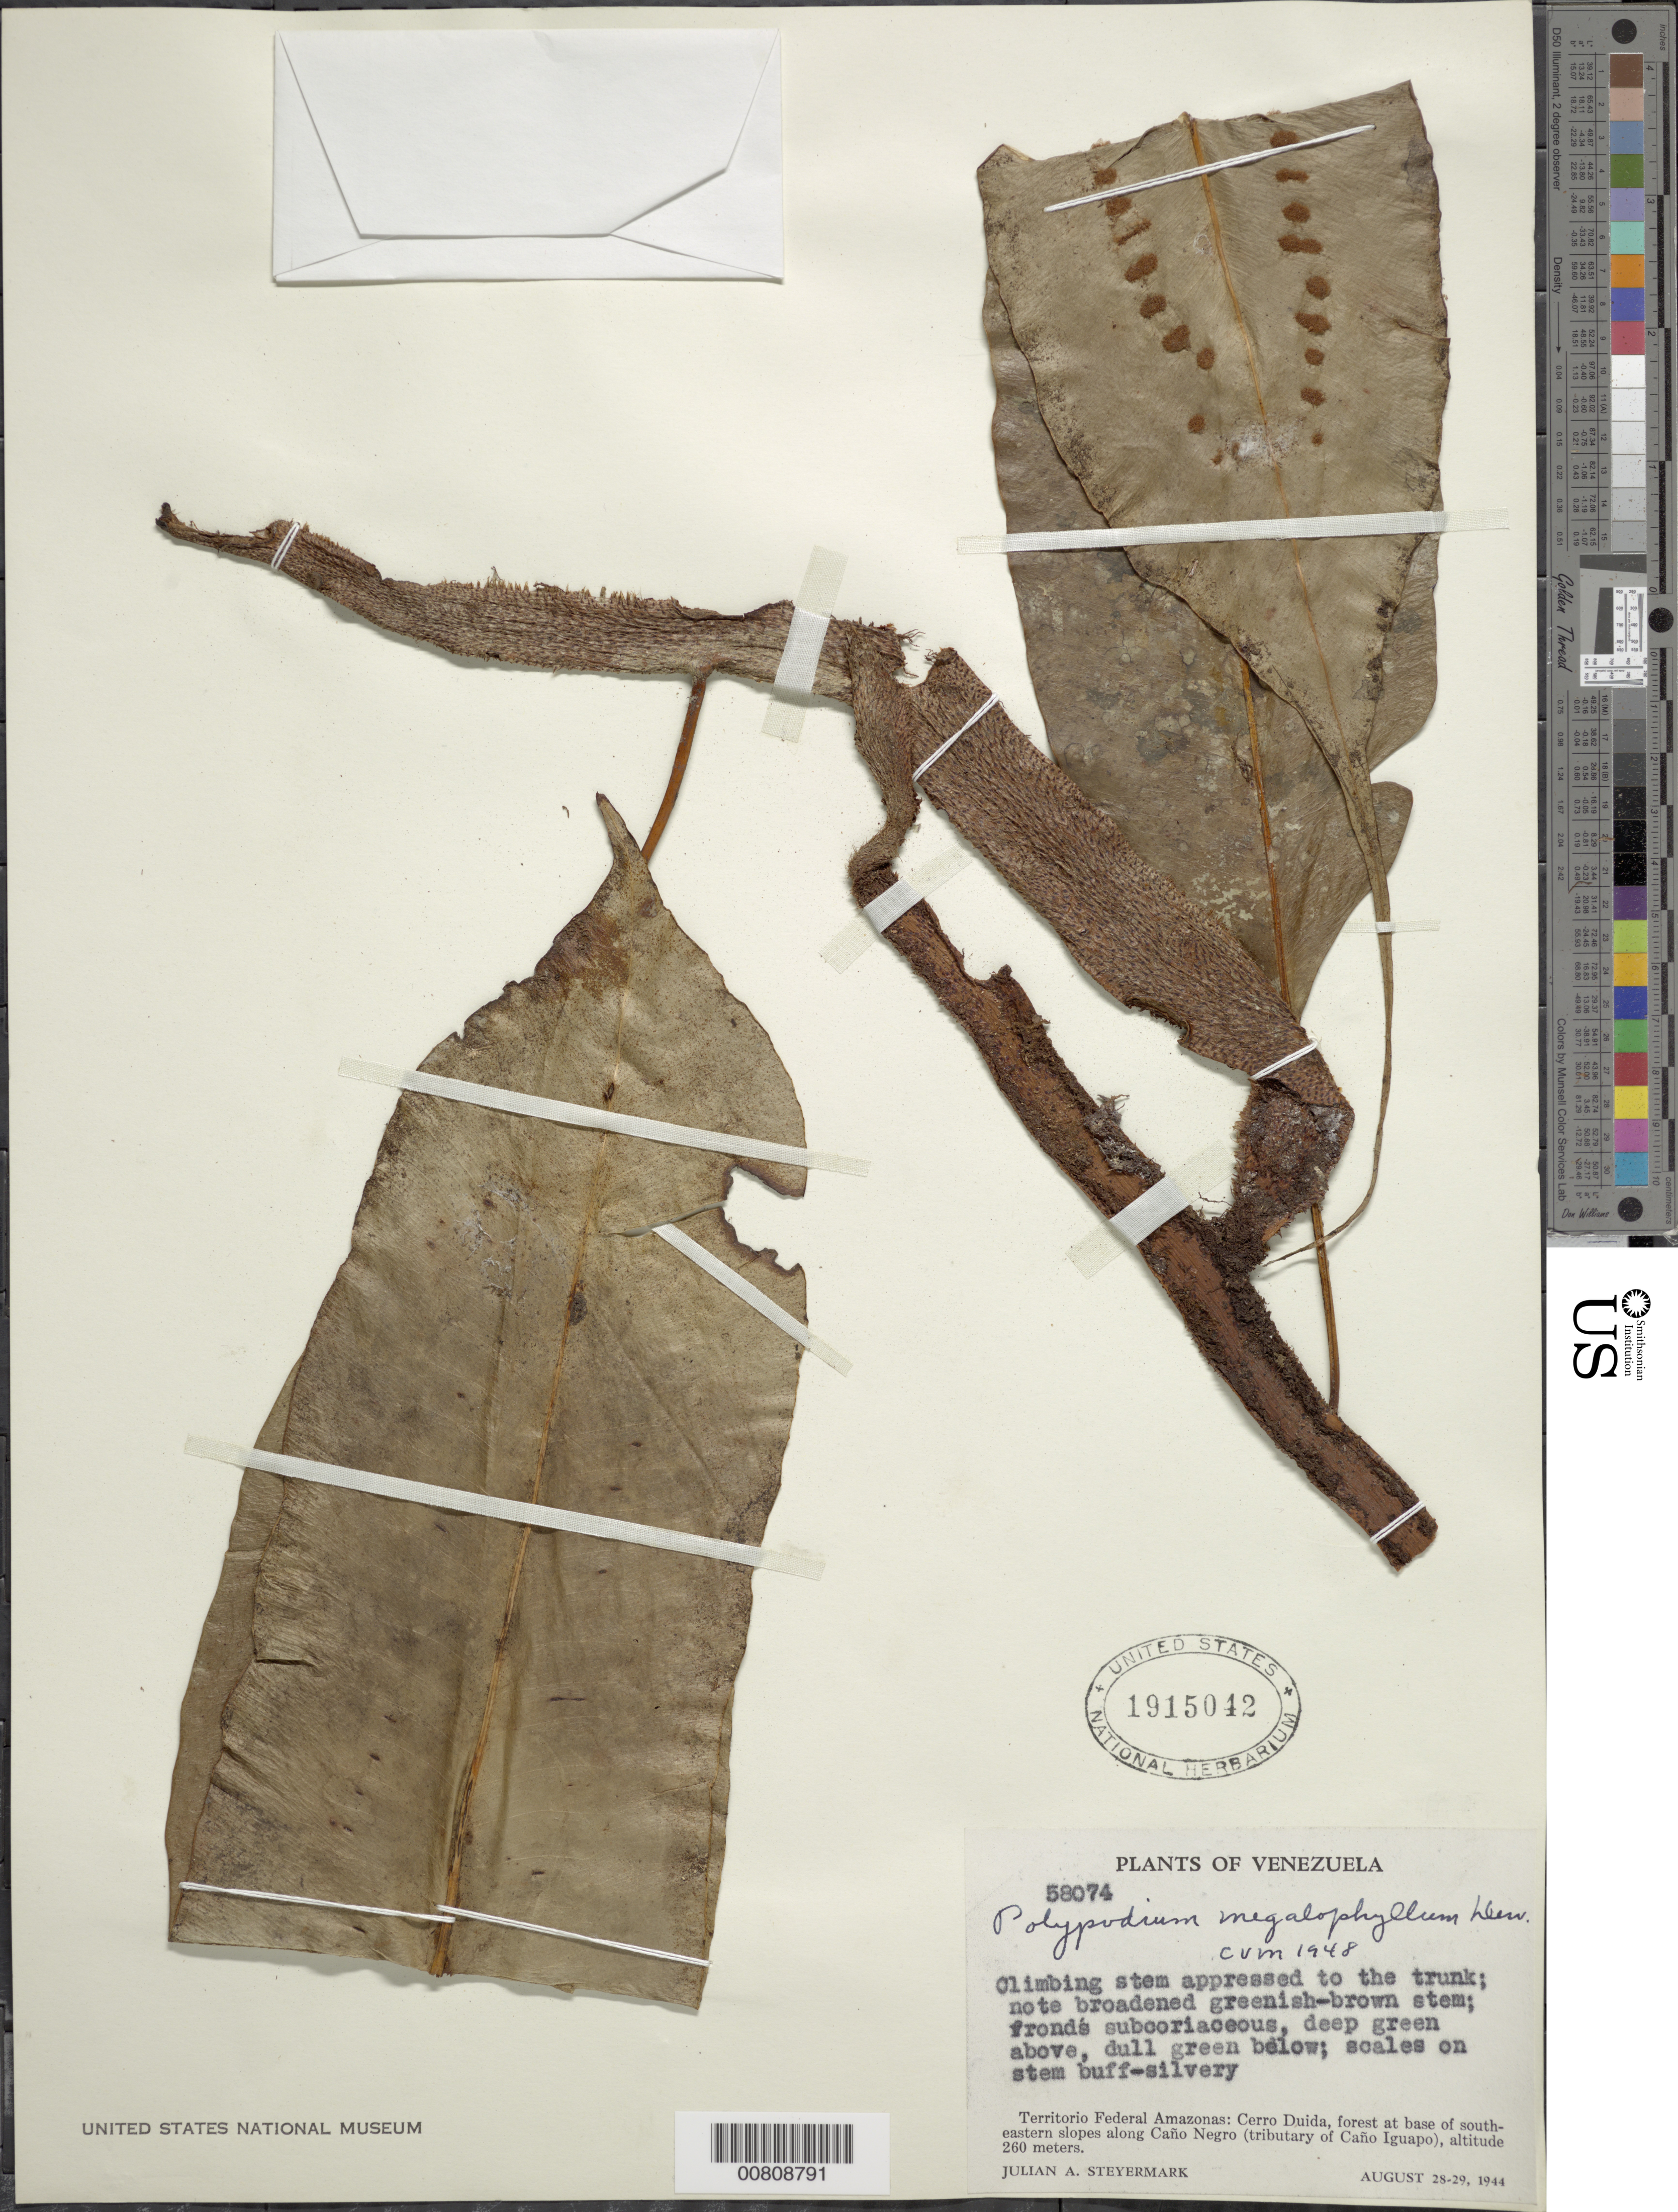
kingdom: Plantae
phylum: Tracheophyta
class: Polypodiopsida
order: Polypodiales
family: Polypodiaceae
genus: Microgramma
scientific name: Microgramma megalophylla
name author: (Desv.) de la Sota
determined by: Morton, C. V.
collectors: J. Steyermark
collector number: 58074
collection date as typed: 28-Aug-44 to 29-Aug-44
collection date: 1944-08-28/1944-08-29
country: Venezuela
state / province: Amazonas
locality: Cerro Duida, southeastern-facing slopes along Caño Negro (tributary of Caño Iguapo)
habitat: Forest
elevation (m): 260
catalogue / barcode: US 1915042